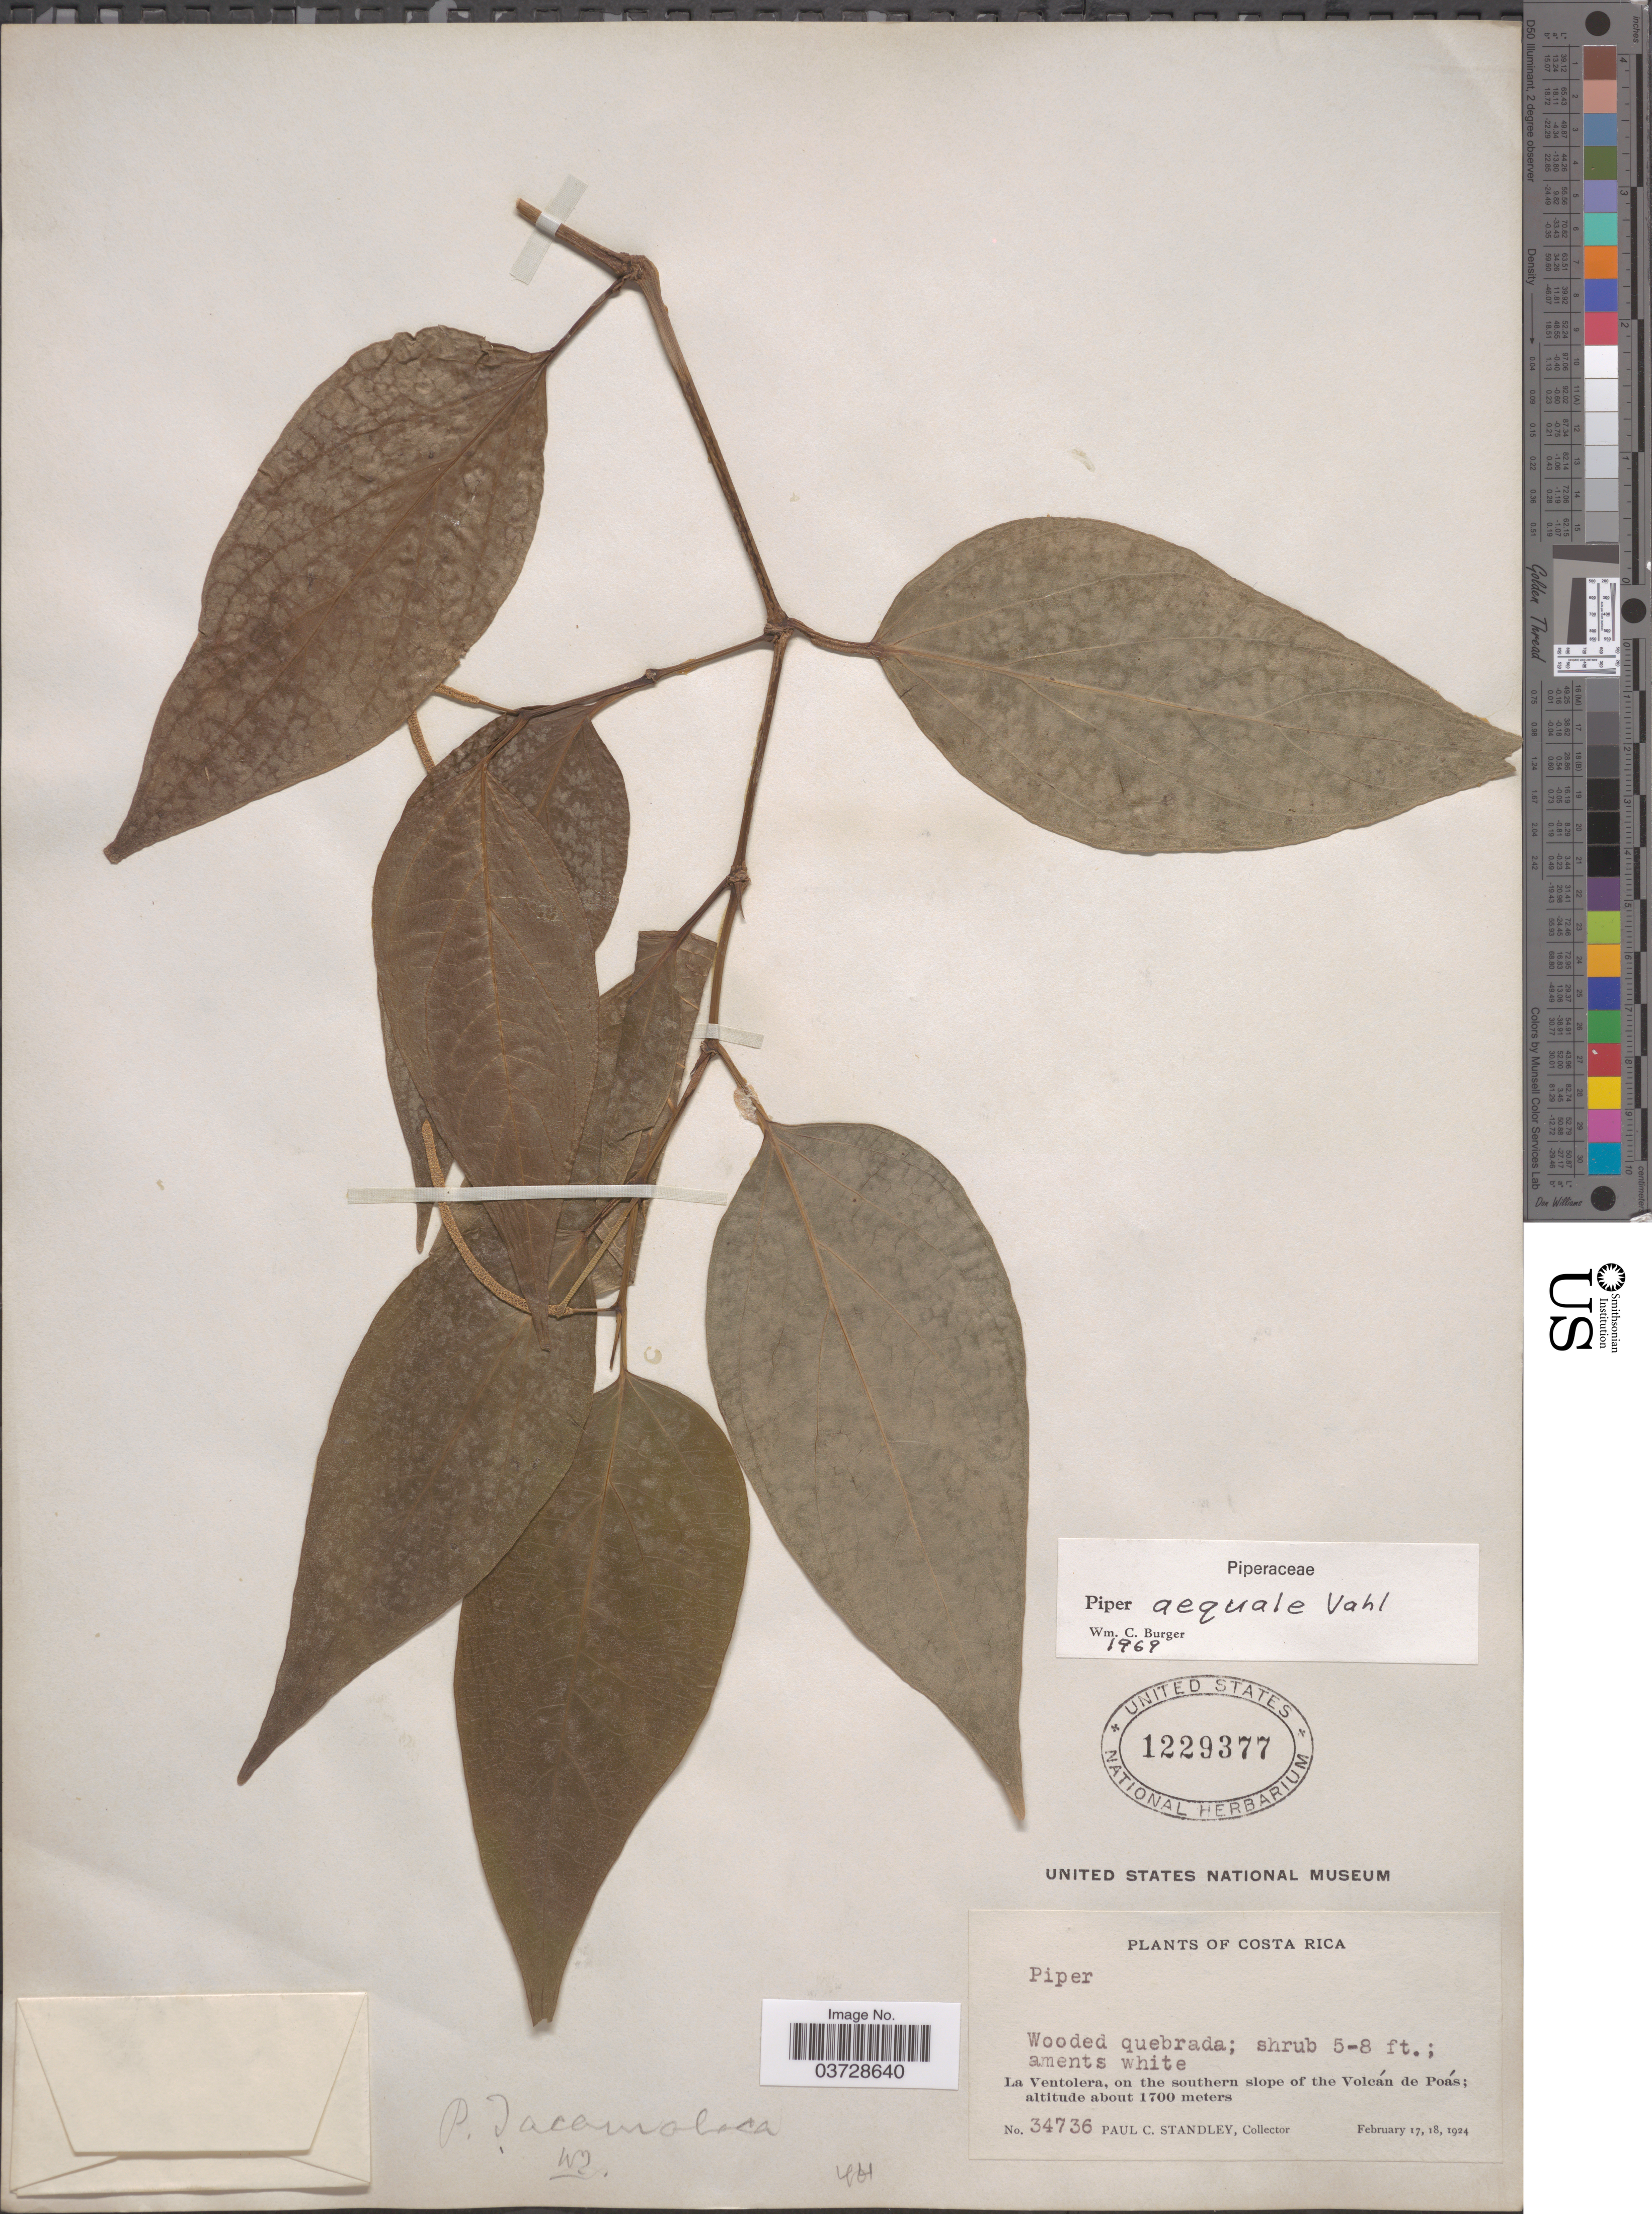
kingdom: Plantae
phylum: Tracheophyta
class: Magnoliopsida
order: Piperales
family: Piperaceae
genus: Piper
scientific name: Piper aequale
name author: Vahl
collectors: P. C. Standley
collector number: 34736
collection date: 1924-02-17/1924-02-18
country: Costa Rica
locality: La Ventolera, on the southern slope of the Volcán de Poás.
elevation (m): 1700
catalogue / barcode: US 1229377